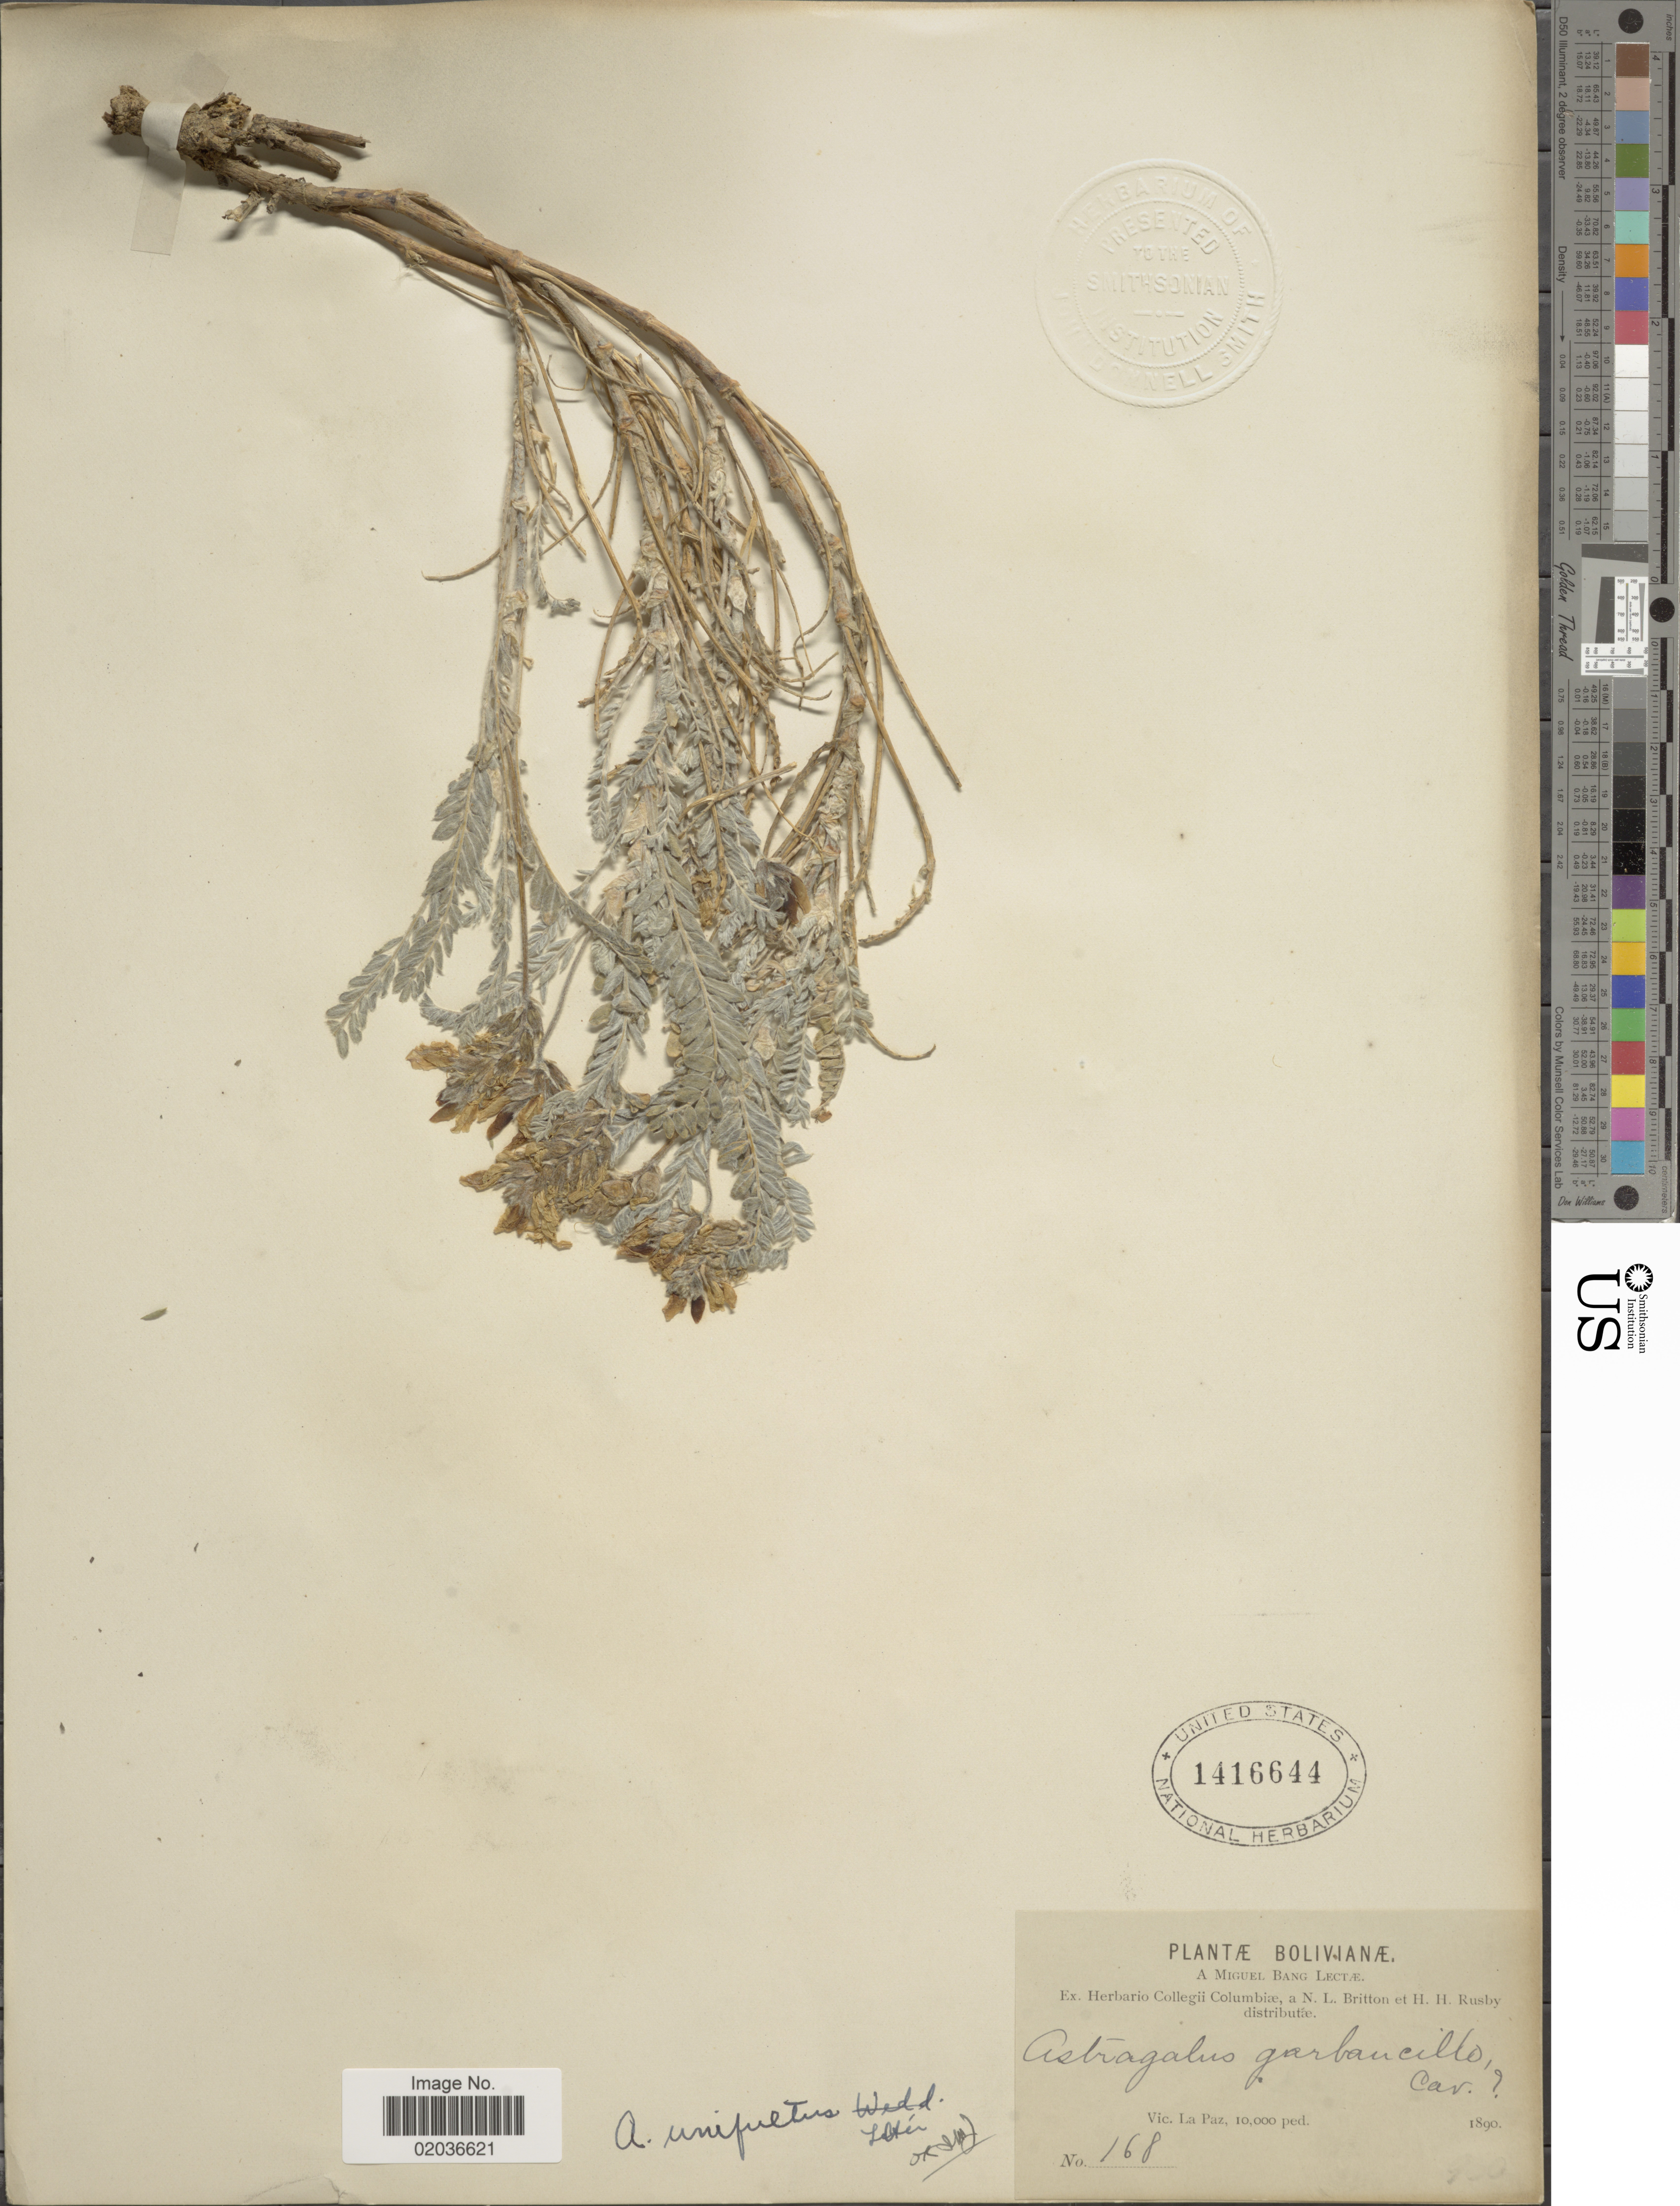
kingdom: Plantae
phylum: Tracheophyta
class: Magnoliopsida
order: Fabales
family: Fabaceae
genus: Astragalus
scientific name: Astragalus garbancillo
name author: Cav.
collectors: M. Bang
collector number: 168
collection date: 1890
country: Bolivia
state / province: La Paz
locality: Vic. La Paz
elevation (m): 3048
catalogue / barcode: US 1416644